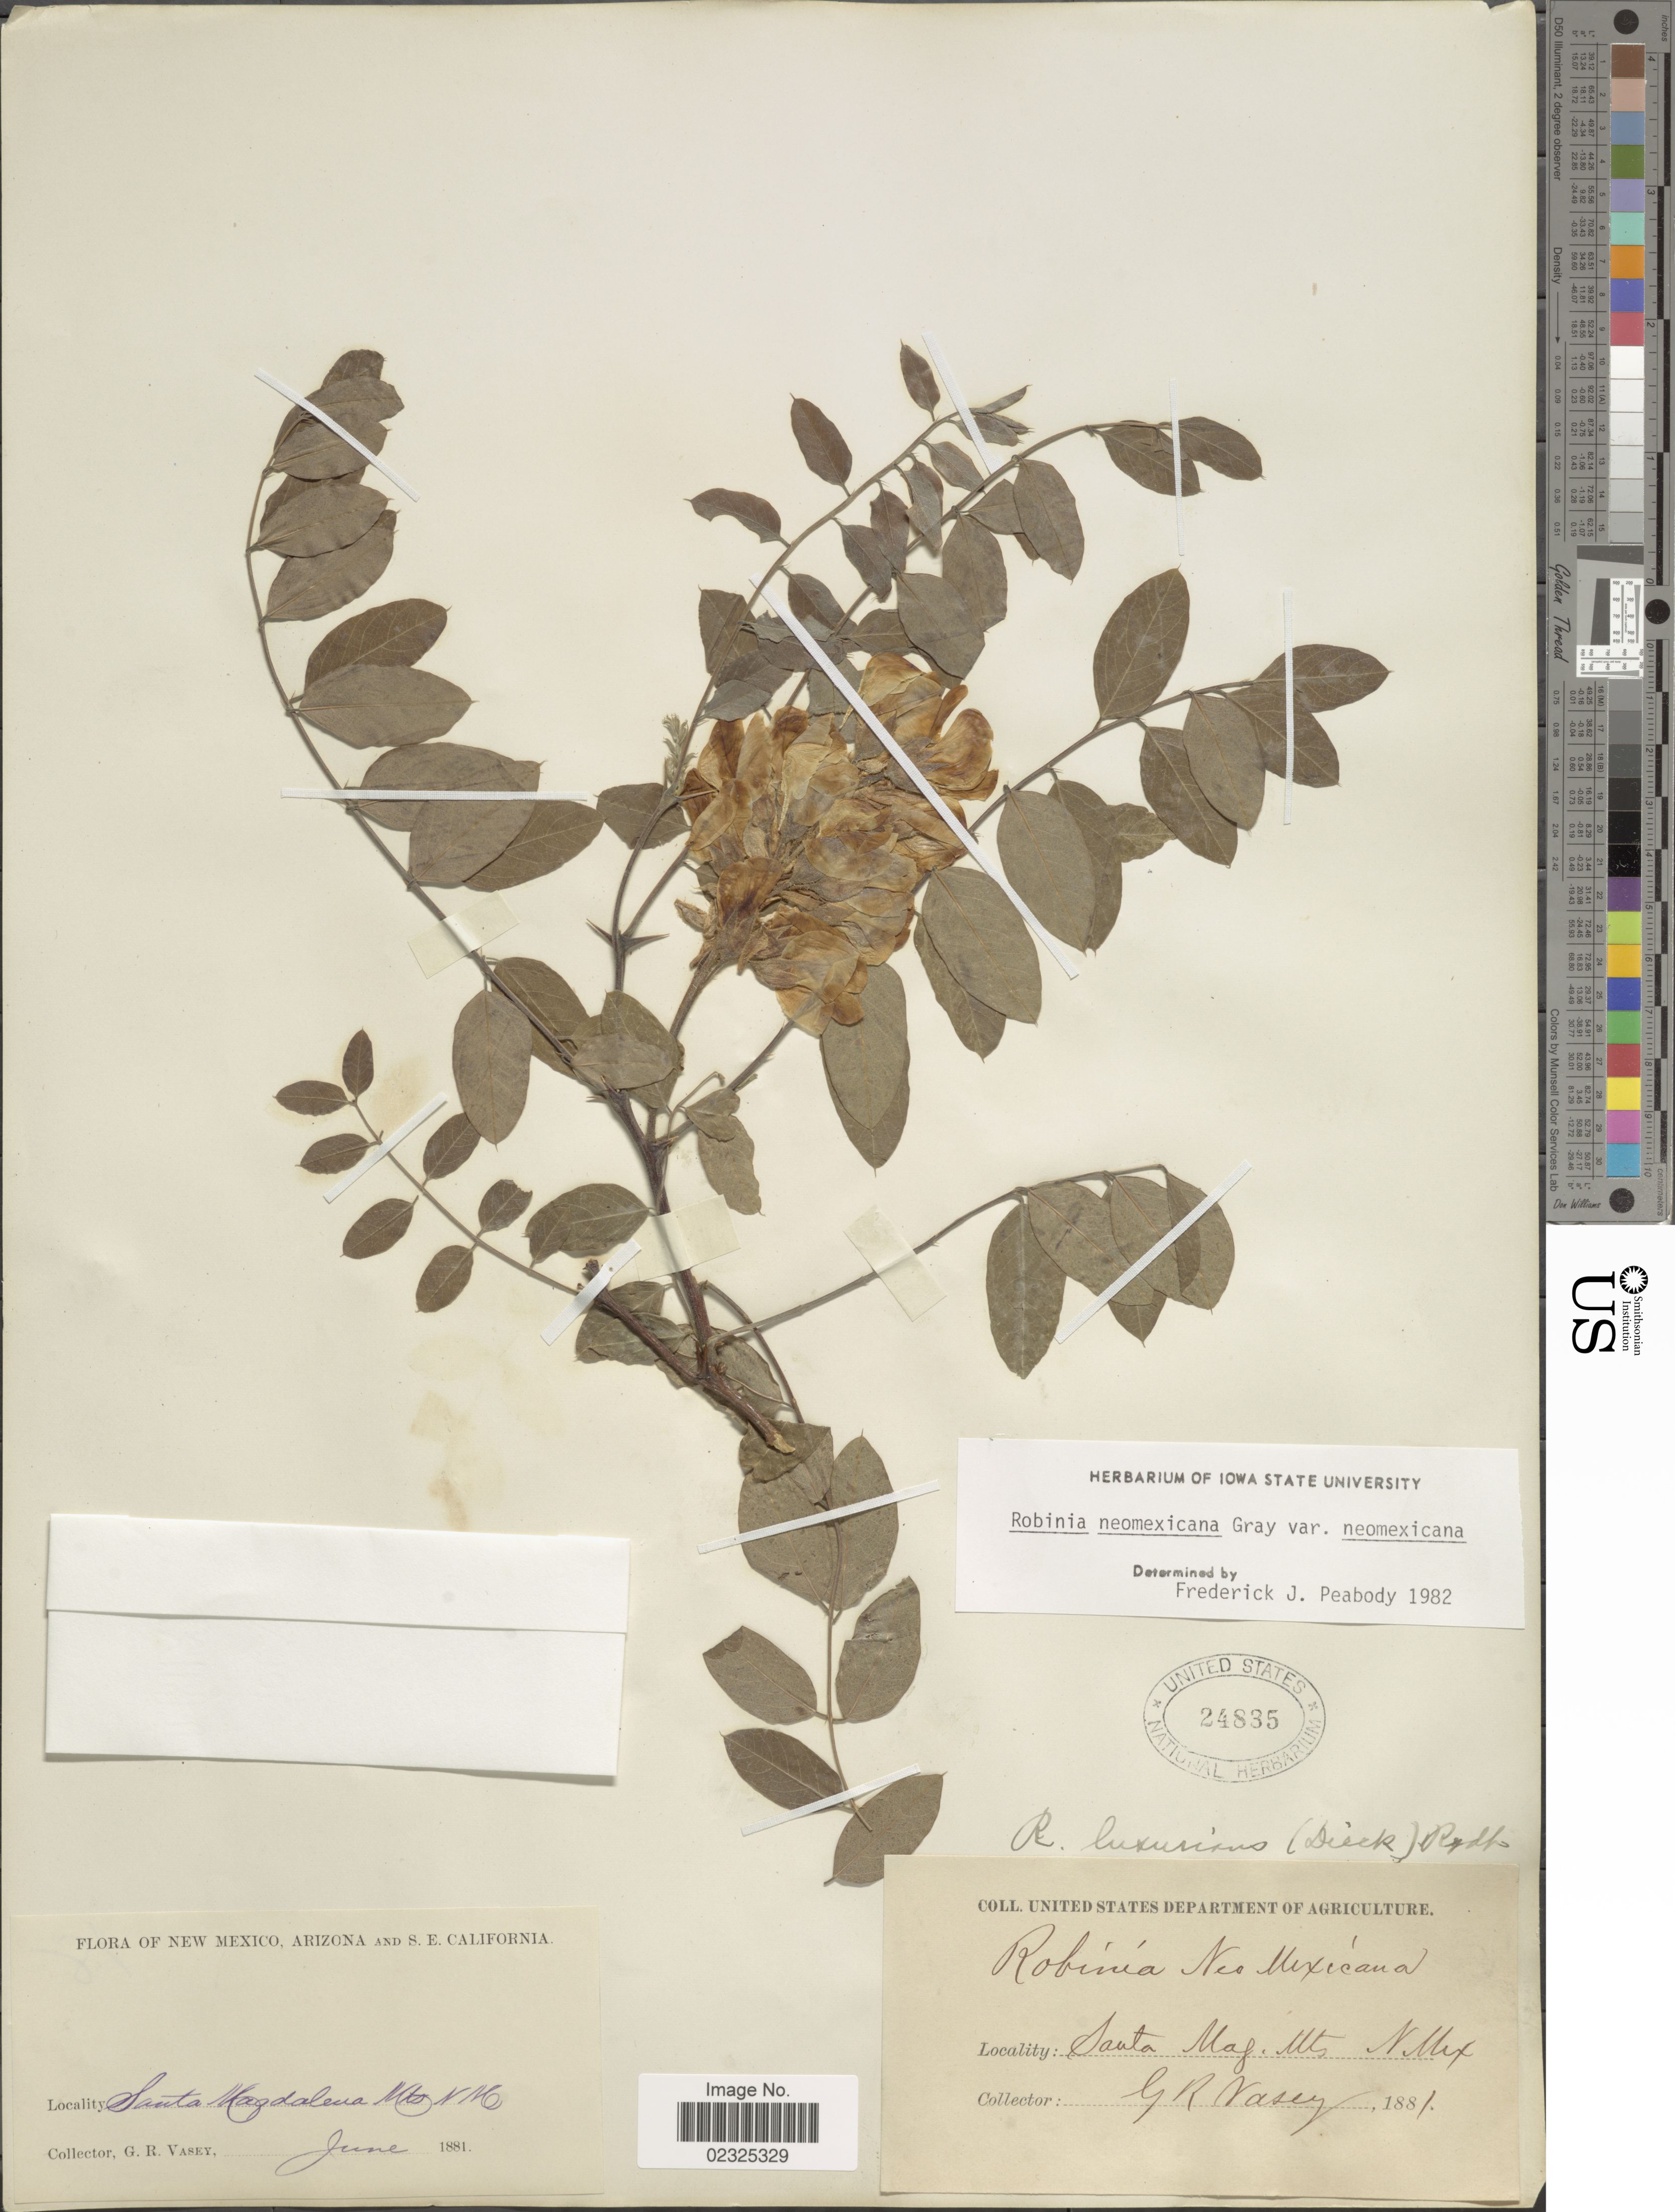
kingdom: Plantae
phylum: Tracheophyta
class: Magnoliopsida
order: Fabales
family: Fabaceae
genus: Robinia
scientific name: Robinia neomexicana var. neomexicana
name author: A. Gray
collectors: G. R. Vasey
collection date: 1881-06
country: United States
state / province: New Mexico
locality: Santa Magdalena Mts.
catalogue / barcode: US 24835